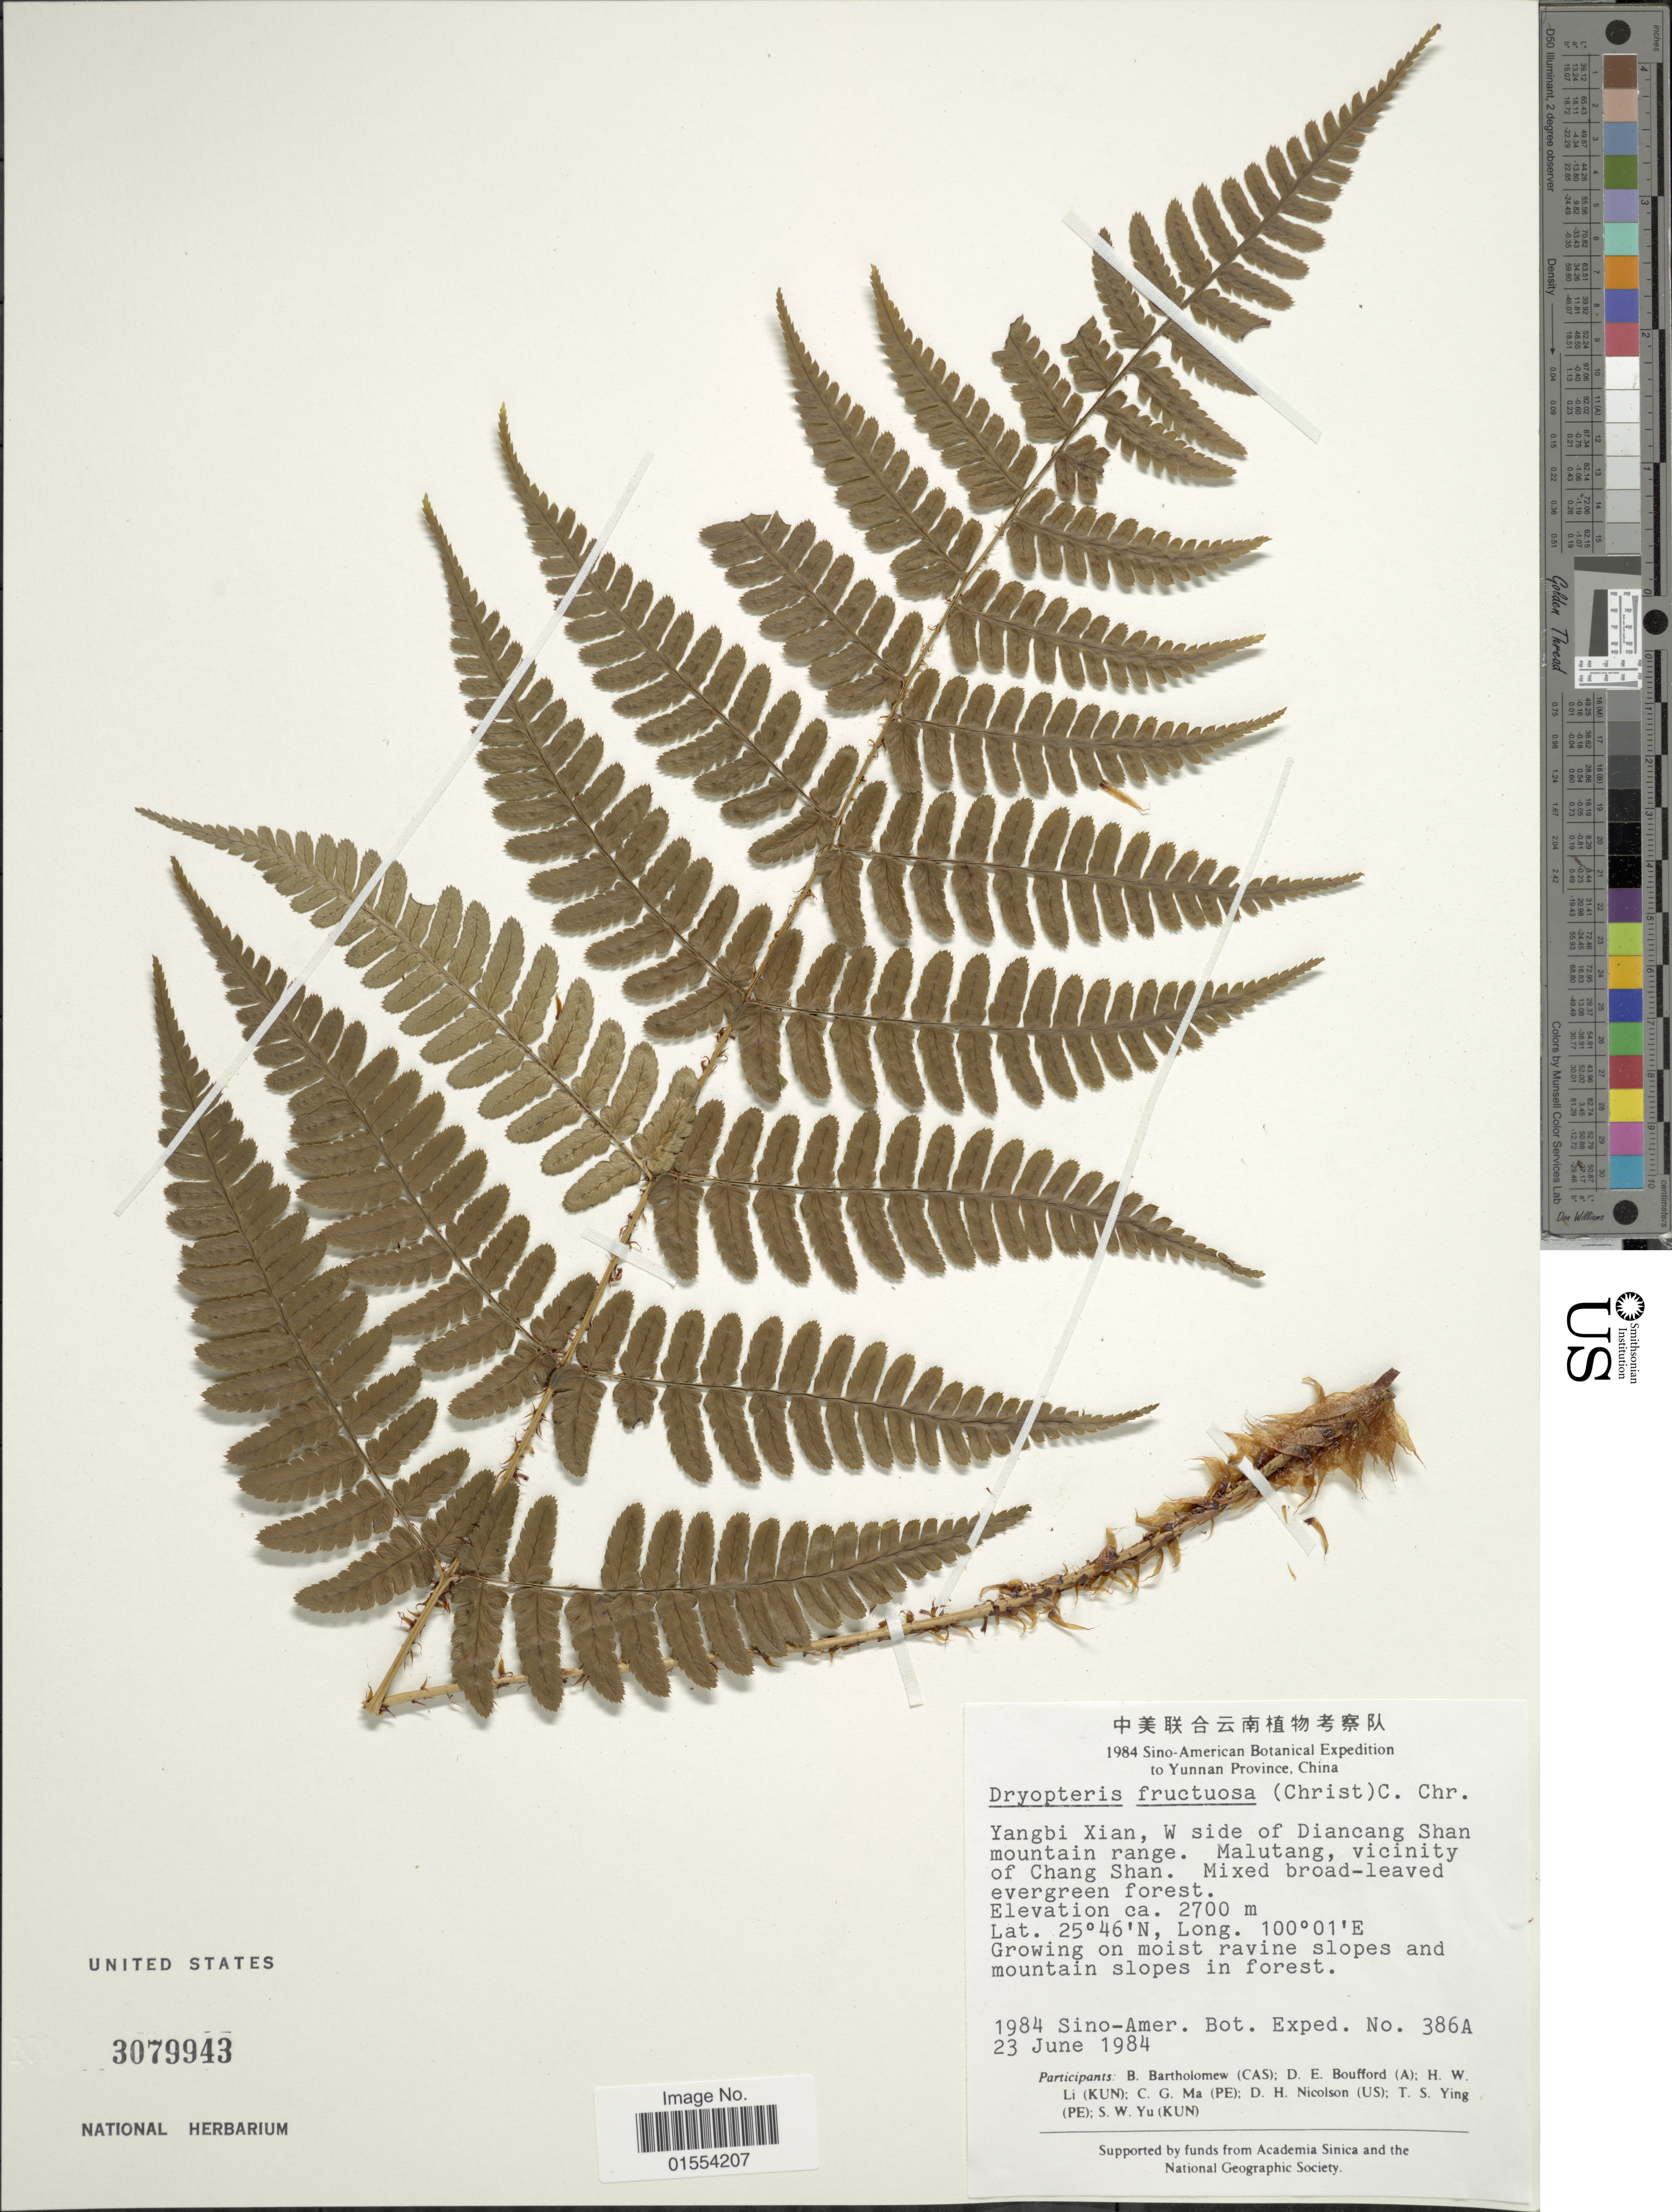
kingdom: Plantae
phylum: Tracheophyta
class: Polypodiopsida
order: Polypodiales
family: Dryopteridaceae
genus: Dryopteris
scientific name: Dryopteris fructuosa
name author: (Christ) C. Chr.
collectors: Sino-Amer. Bot. Exped. 1984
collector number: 386A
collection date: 1984-06-23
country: China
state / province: Yunnan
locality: Yunnan, China, Yangbi Xian, W side of Diancang Shan mountain range, Malutang, vicinity of Chang Shan.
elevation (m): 2700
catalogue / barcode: US 3079943